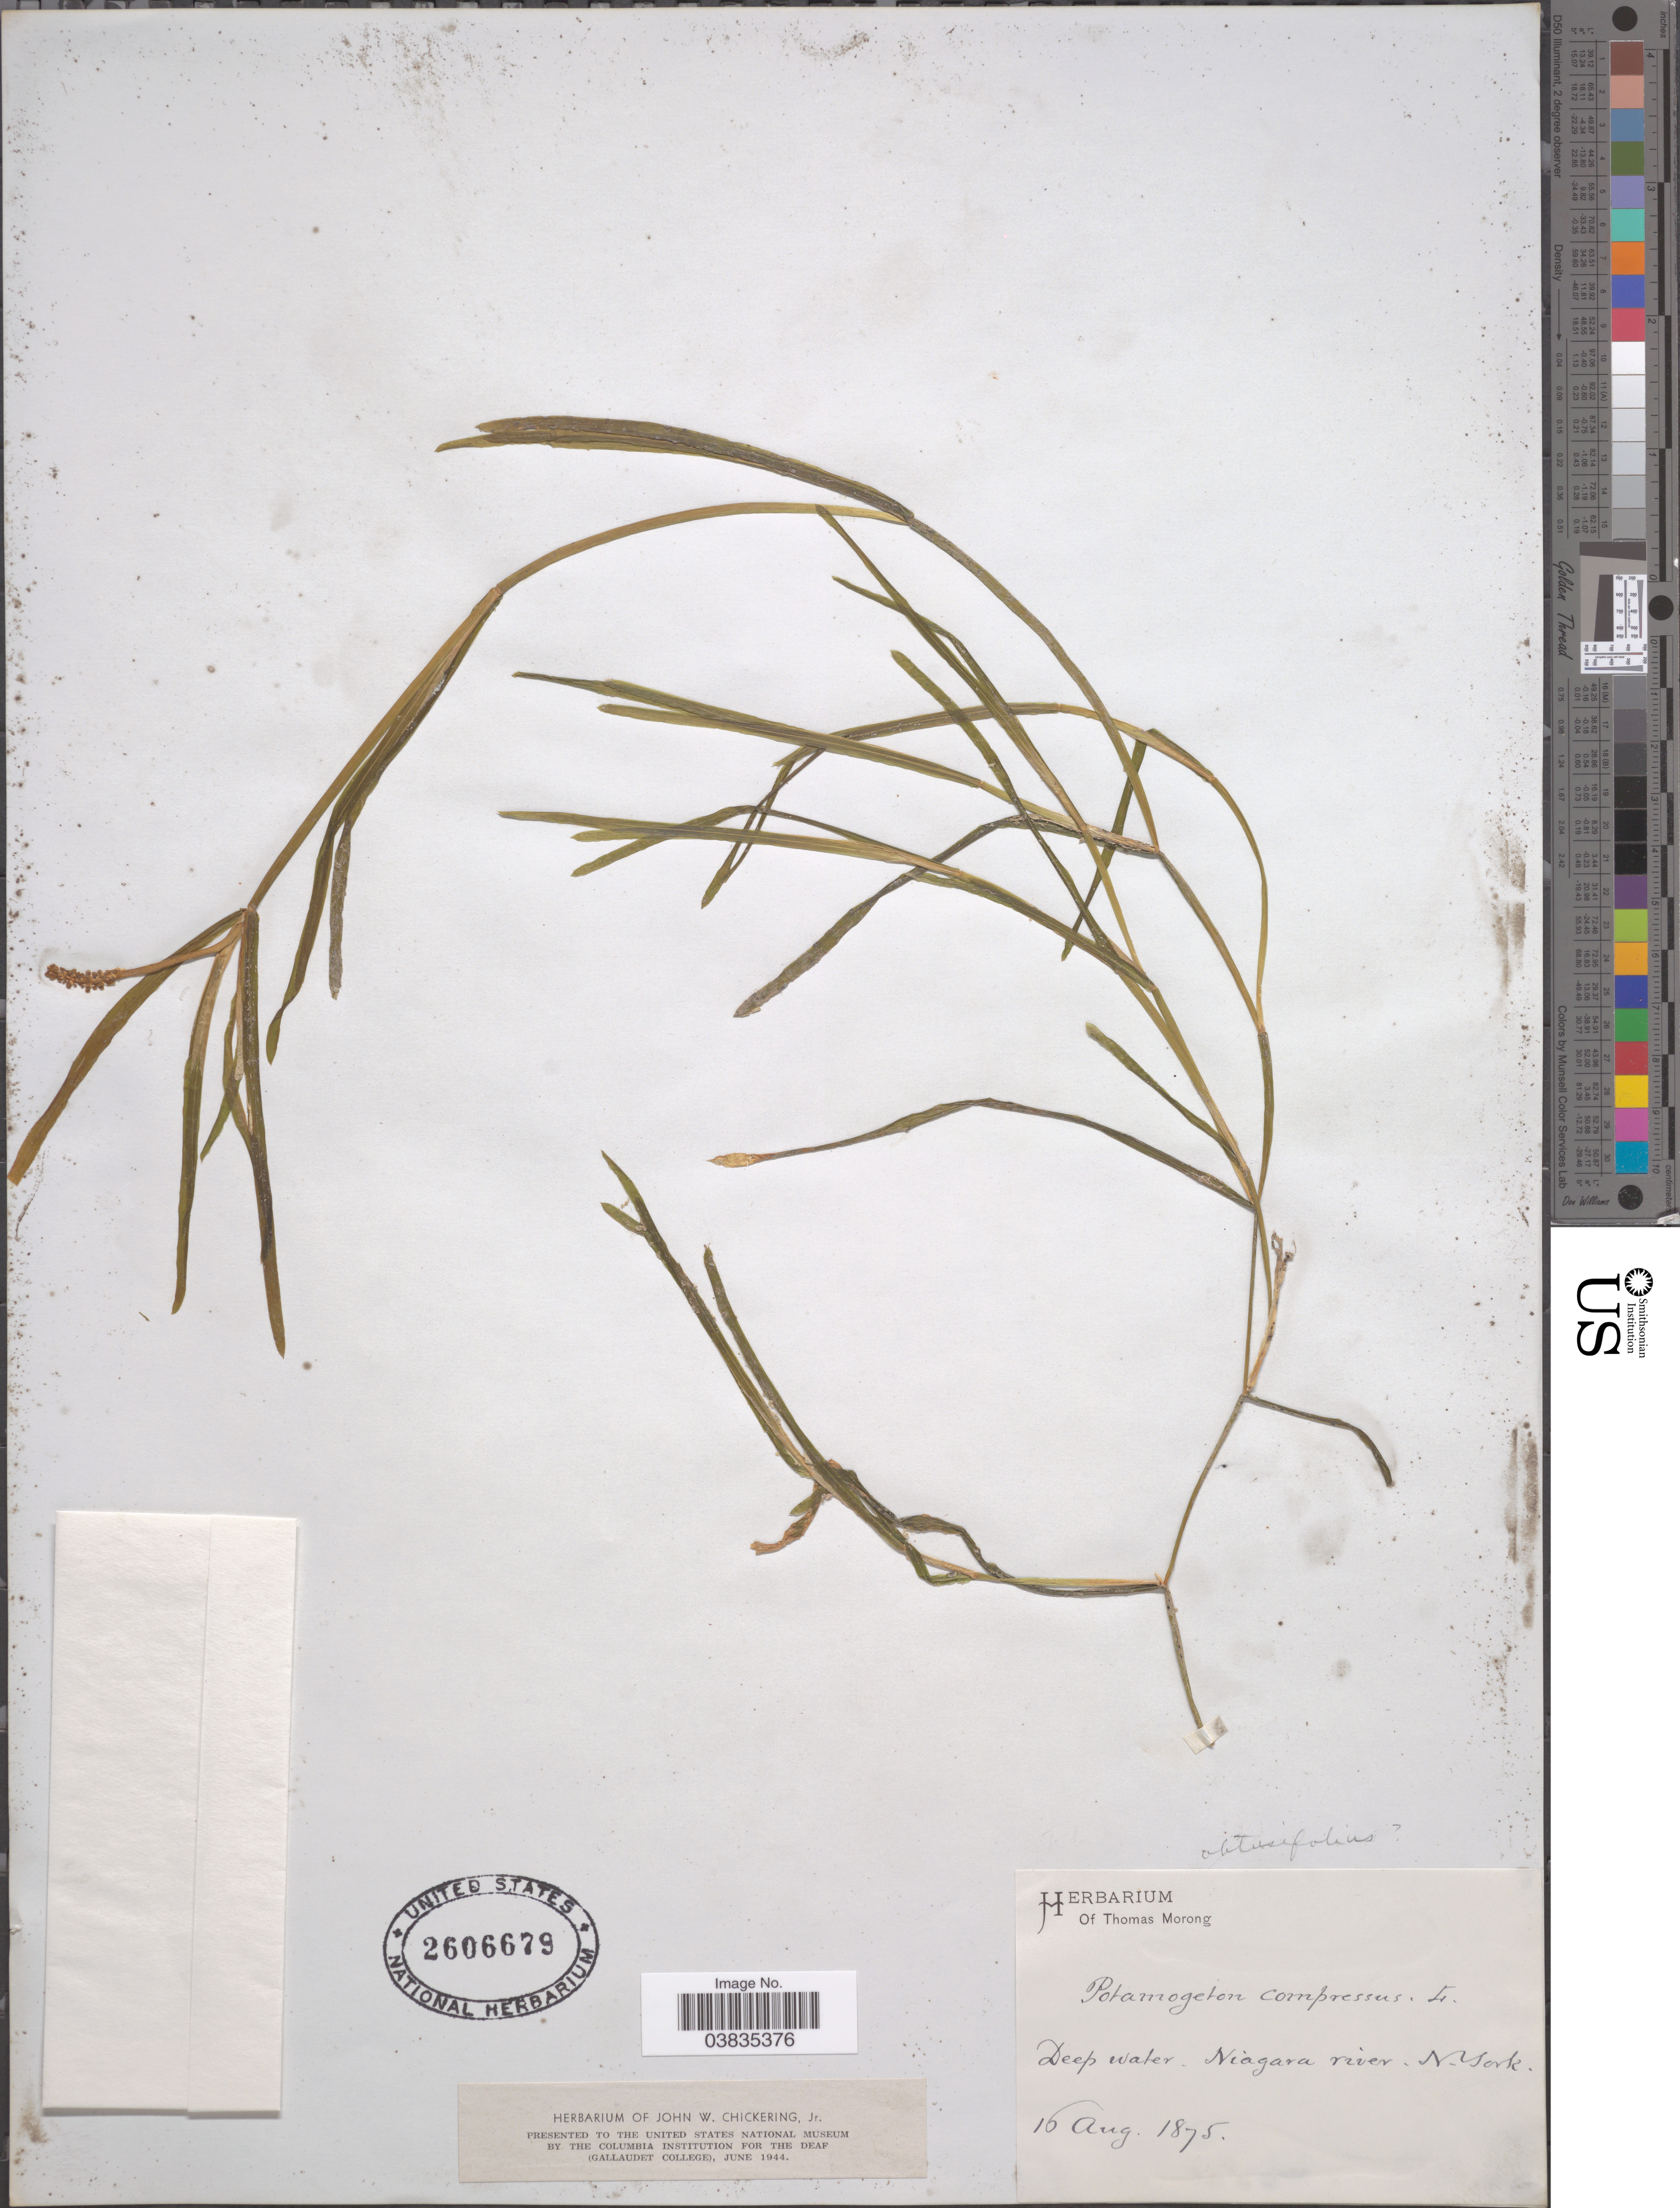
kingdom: Plantae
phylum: Tracheophyta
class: Liliopsida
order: Alismatales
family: Potamogetonaceae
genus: Potamogeton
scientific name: Potamogeton obtusifolius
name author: Mert. & W.D.J. Koch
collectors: ex Herb. T. Morong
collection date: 1875-08-16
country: United States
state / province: New York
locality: Niagara river.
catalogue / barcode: US 2606679